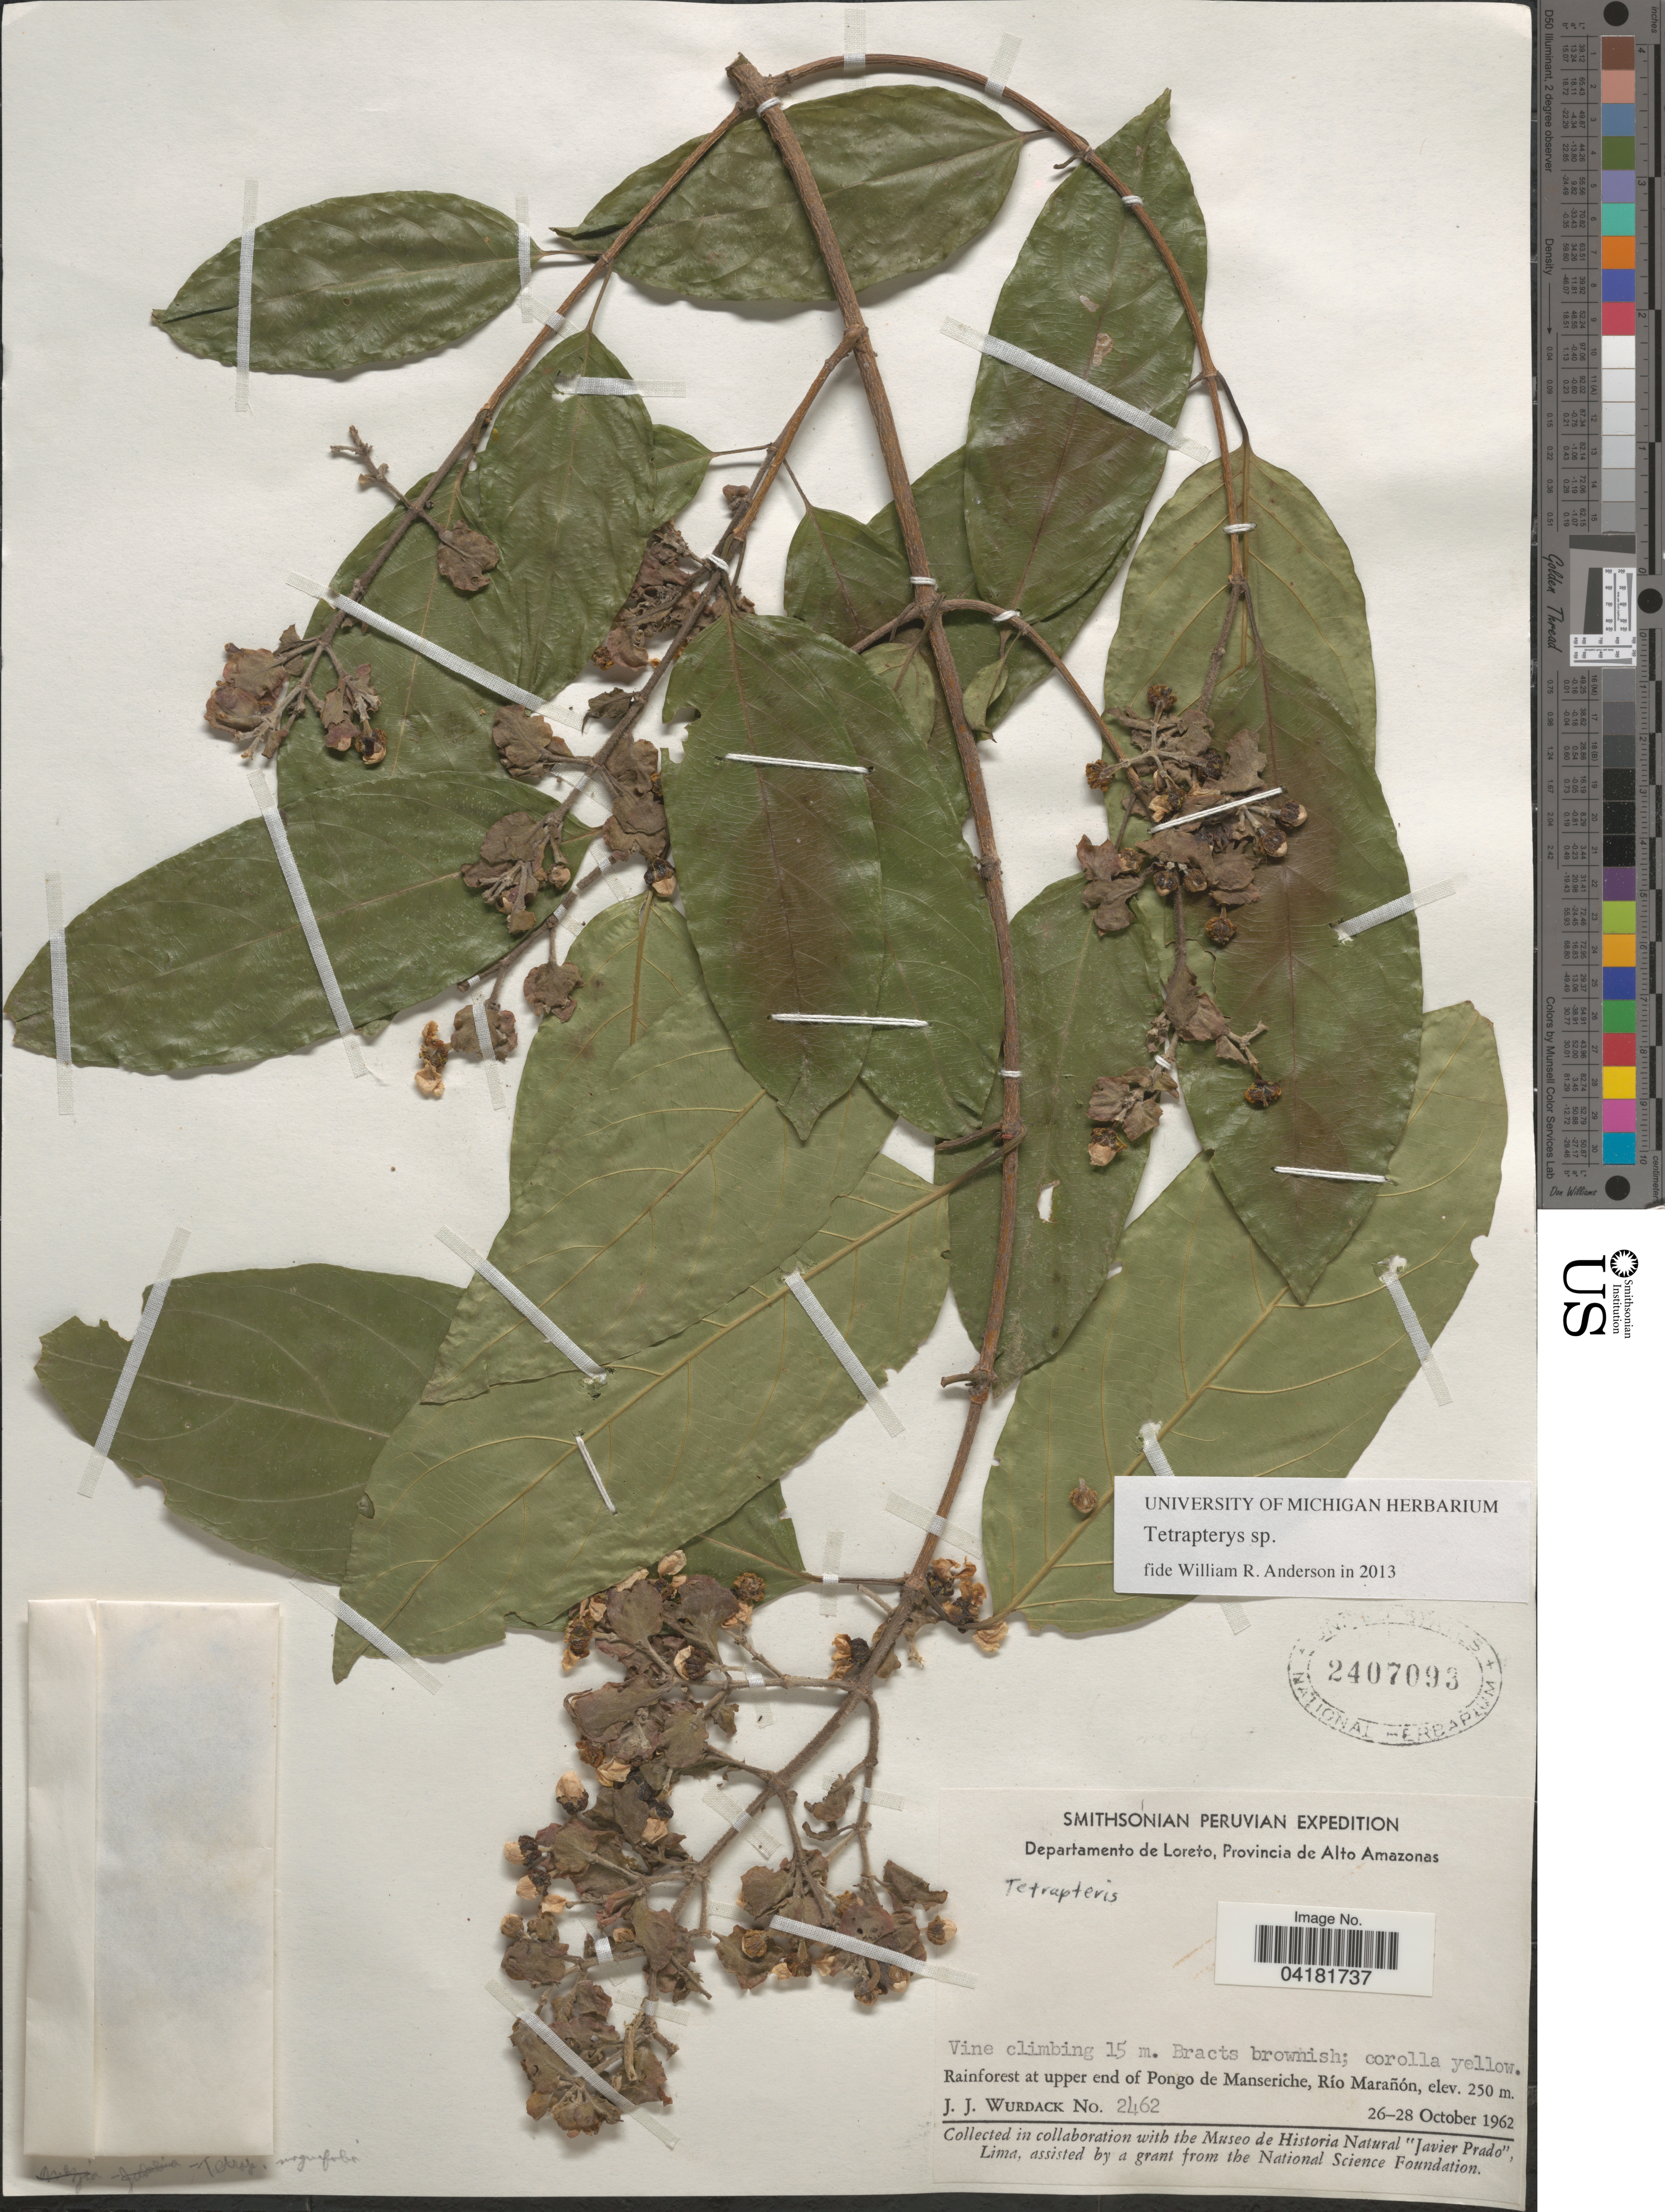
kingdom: Plantae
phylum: Tracheophyta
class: Magnoliopsida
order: Malpighiales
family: Malpighiaceae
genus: Tetrapterys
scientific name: Tetrapterys sp.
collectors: J. J. Wurdack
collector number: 2462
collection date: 1962-10-26/1962-10-28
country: Peru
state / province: Loreto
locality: Departamento de Loreto, Provincia de Alto Amazonas. Rainforest at upper end of Pongo de Manseriche, Río Marañón.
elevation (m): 250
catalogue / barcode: US 2407093